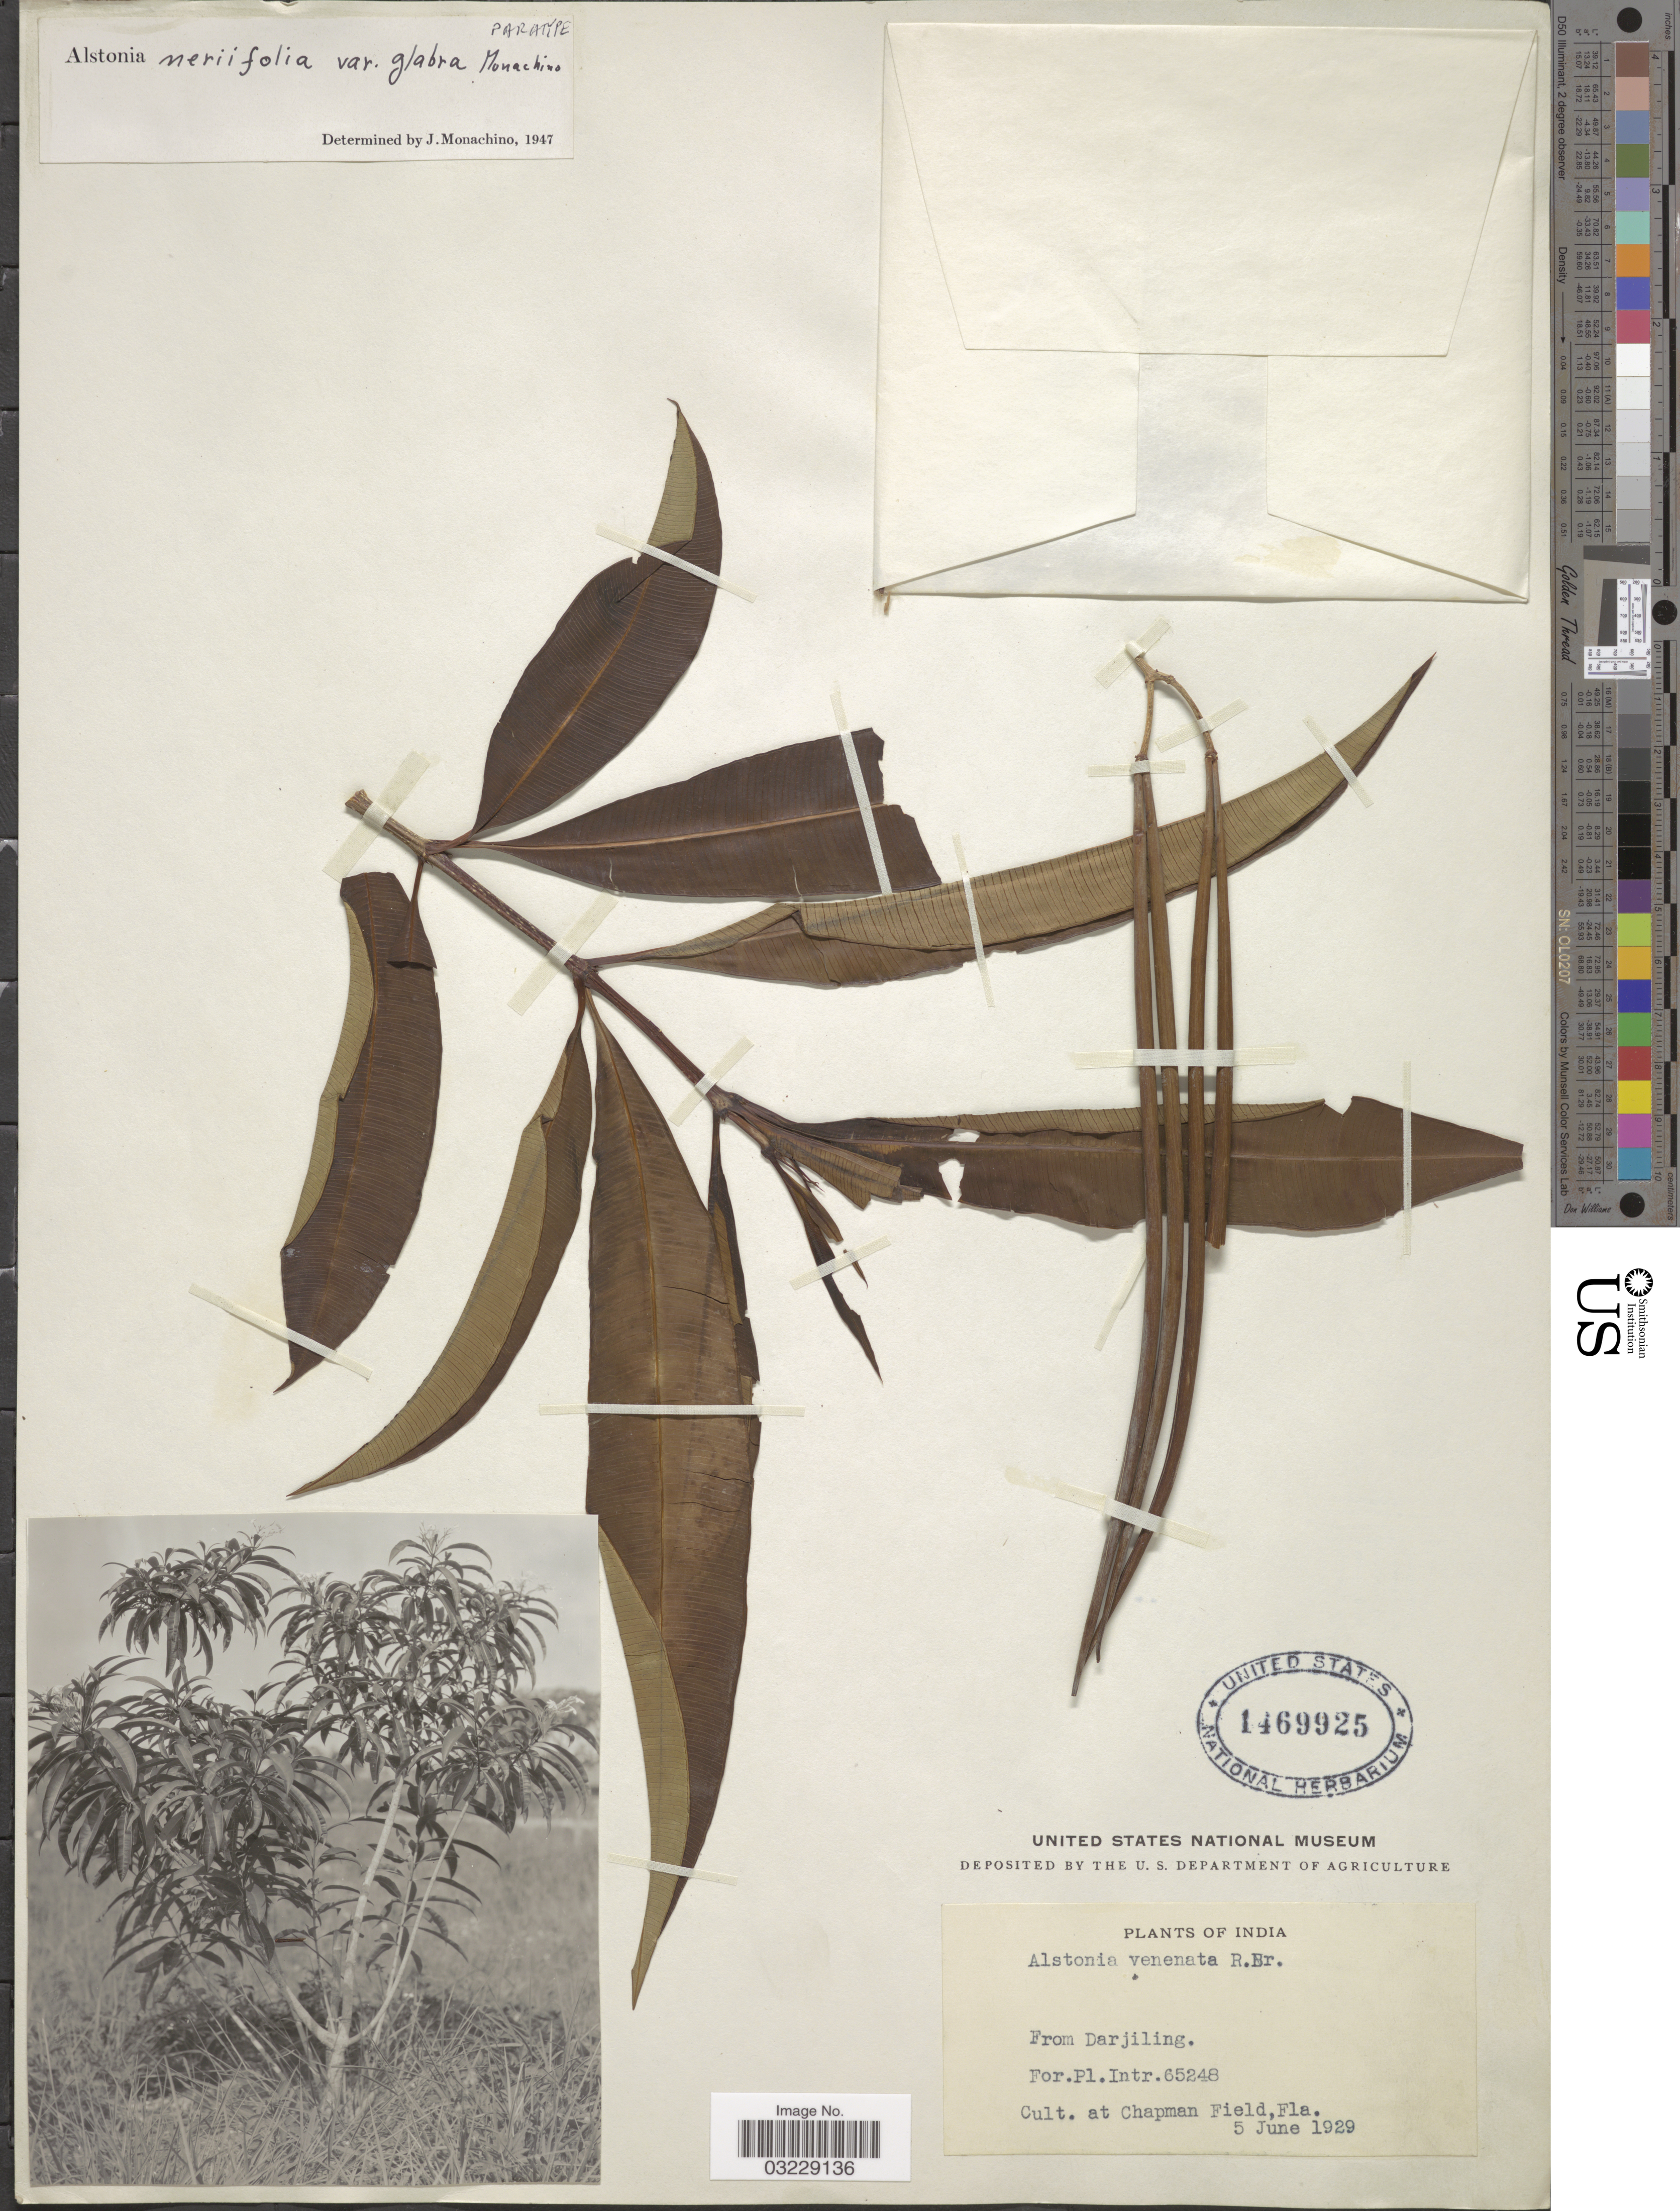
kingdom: Plantae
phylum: Tracheophyta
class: Magnoliopsida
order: Gentianales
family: Apocynaceae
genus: Alstonia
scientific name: Alstonia neriifolia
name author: D. Don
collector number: for. Pl. Intr. 65248 ?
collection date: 1929-06-05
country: United States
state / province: Florida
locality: Chapman Field, Fla.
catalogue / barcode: US 1469925